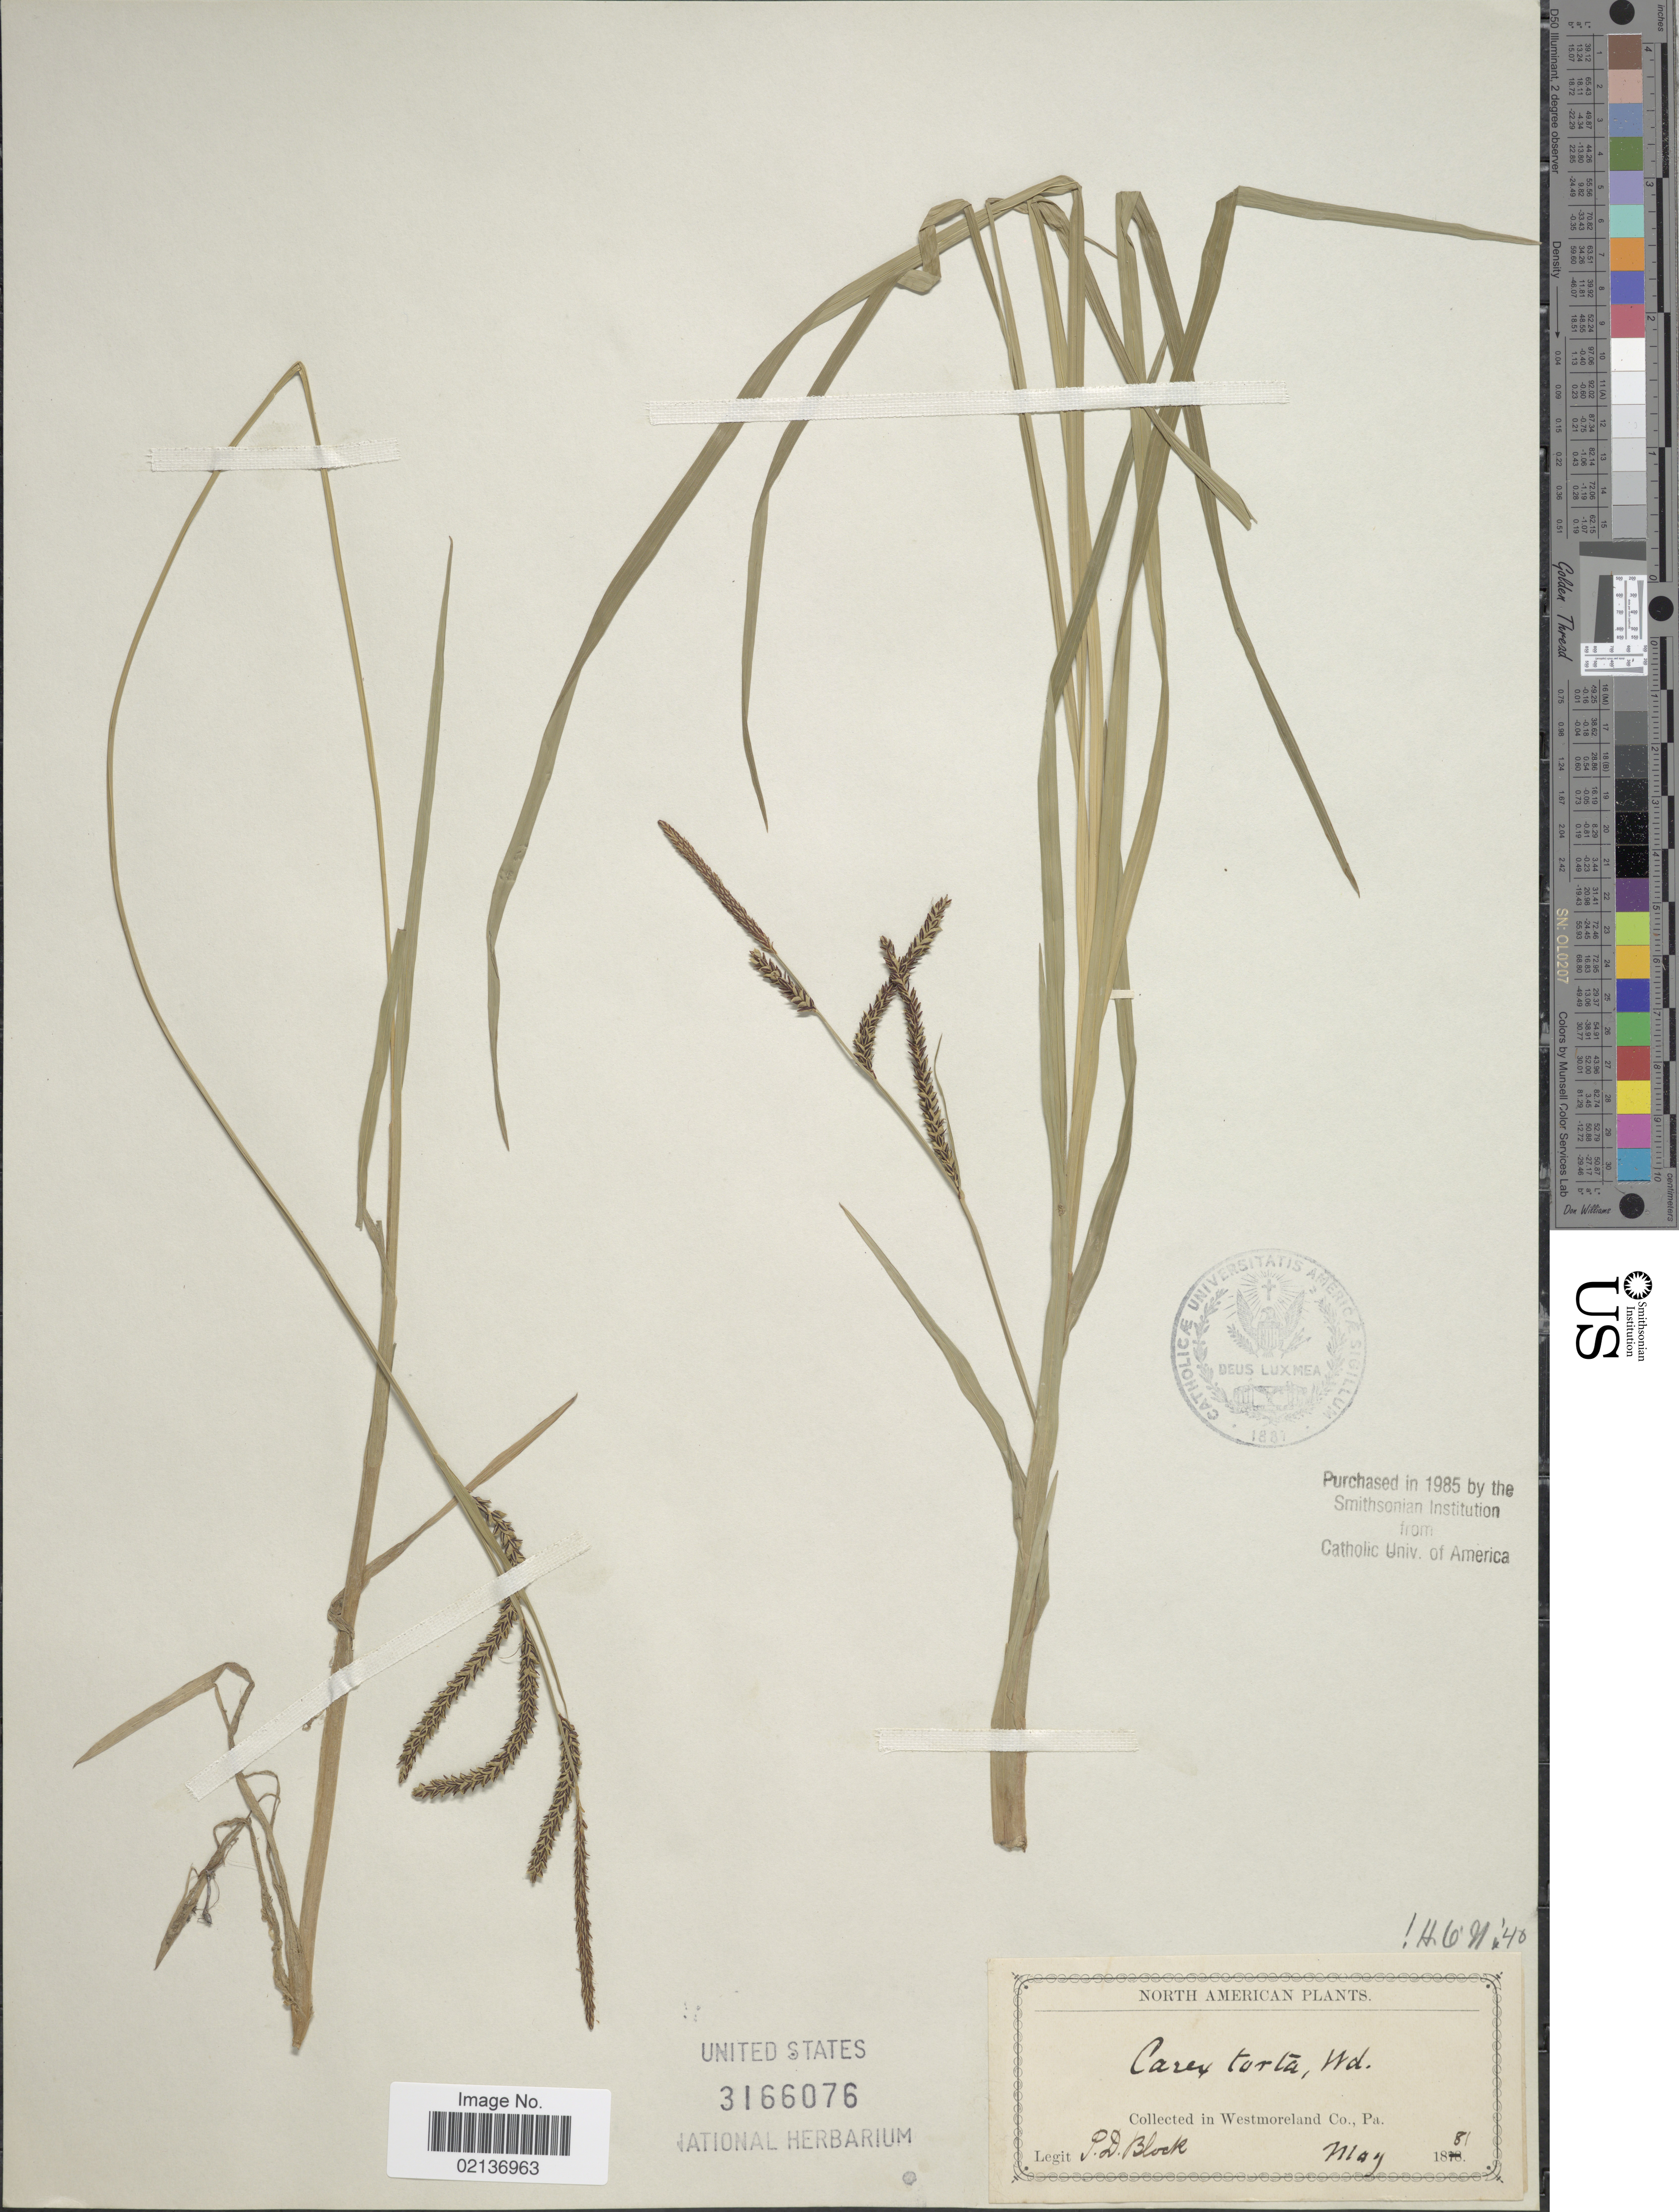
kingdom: Plantae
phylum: Tracheophyta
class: Liliopsida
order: Poales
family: Cyperaceae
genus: Carex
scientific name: Carex torta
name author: Boott ex Tuck.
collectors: P. Block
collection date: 1881-05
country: United States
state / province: Pennsylvania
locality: Westmoreland, Pa.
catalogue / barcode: US 3166076